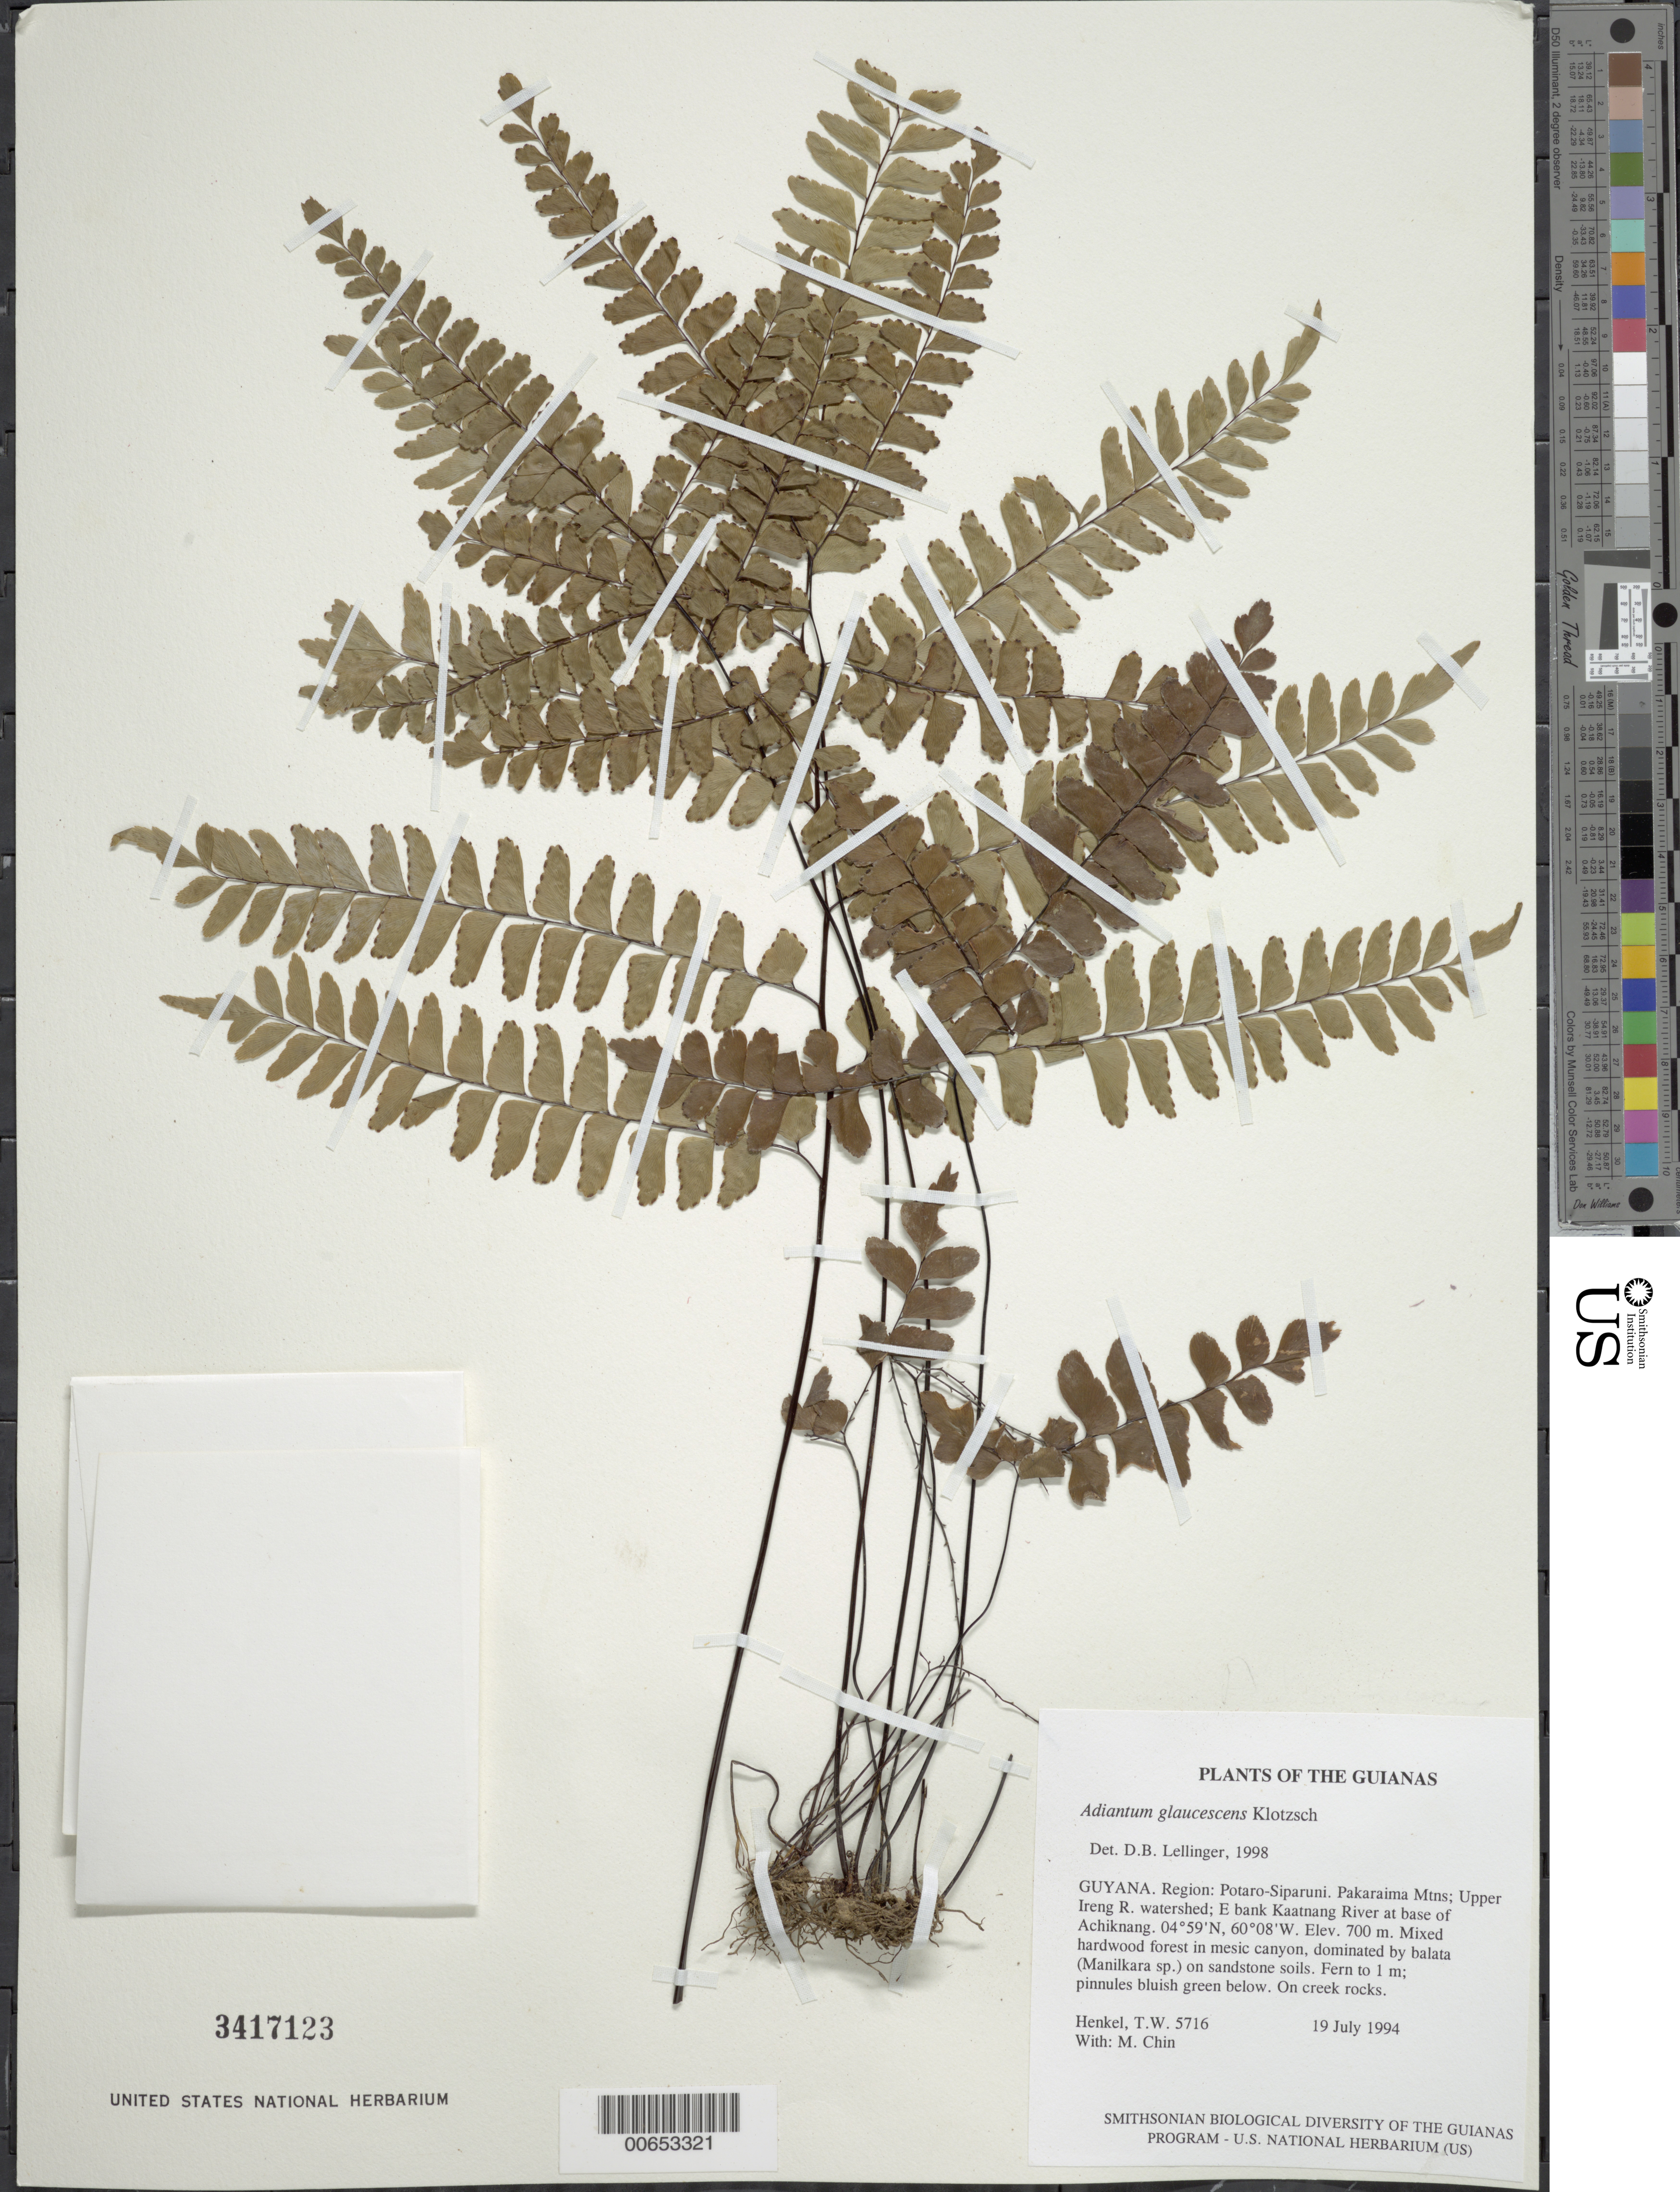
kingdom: Plantae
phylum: Tracheophyta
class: Polypodiopsida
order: Polypodiales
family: Pteridaceae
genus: Adiantum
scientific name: Adiantum glaucescens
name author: Klotzsch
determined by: Lellinger, David B., (BOT), Smithsonian Institution - National Museum of Natural History (UNITED STATES)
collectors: T. Henkel & M. Chin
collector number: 5716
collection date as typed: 19 July 1994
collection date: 1994-07-19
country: Guyana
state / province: Potaro-Siparuni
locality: Pakaraima Mtns; Upper Ireng R. watershed; E bank Kaatnang River at base of Achiknang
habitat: Mixed hardwood forest in mesic canyon, dominated by balata (Manilkara sp.) on sandstone soils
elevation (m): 700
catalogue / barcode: US 3417123